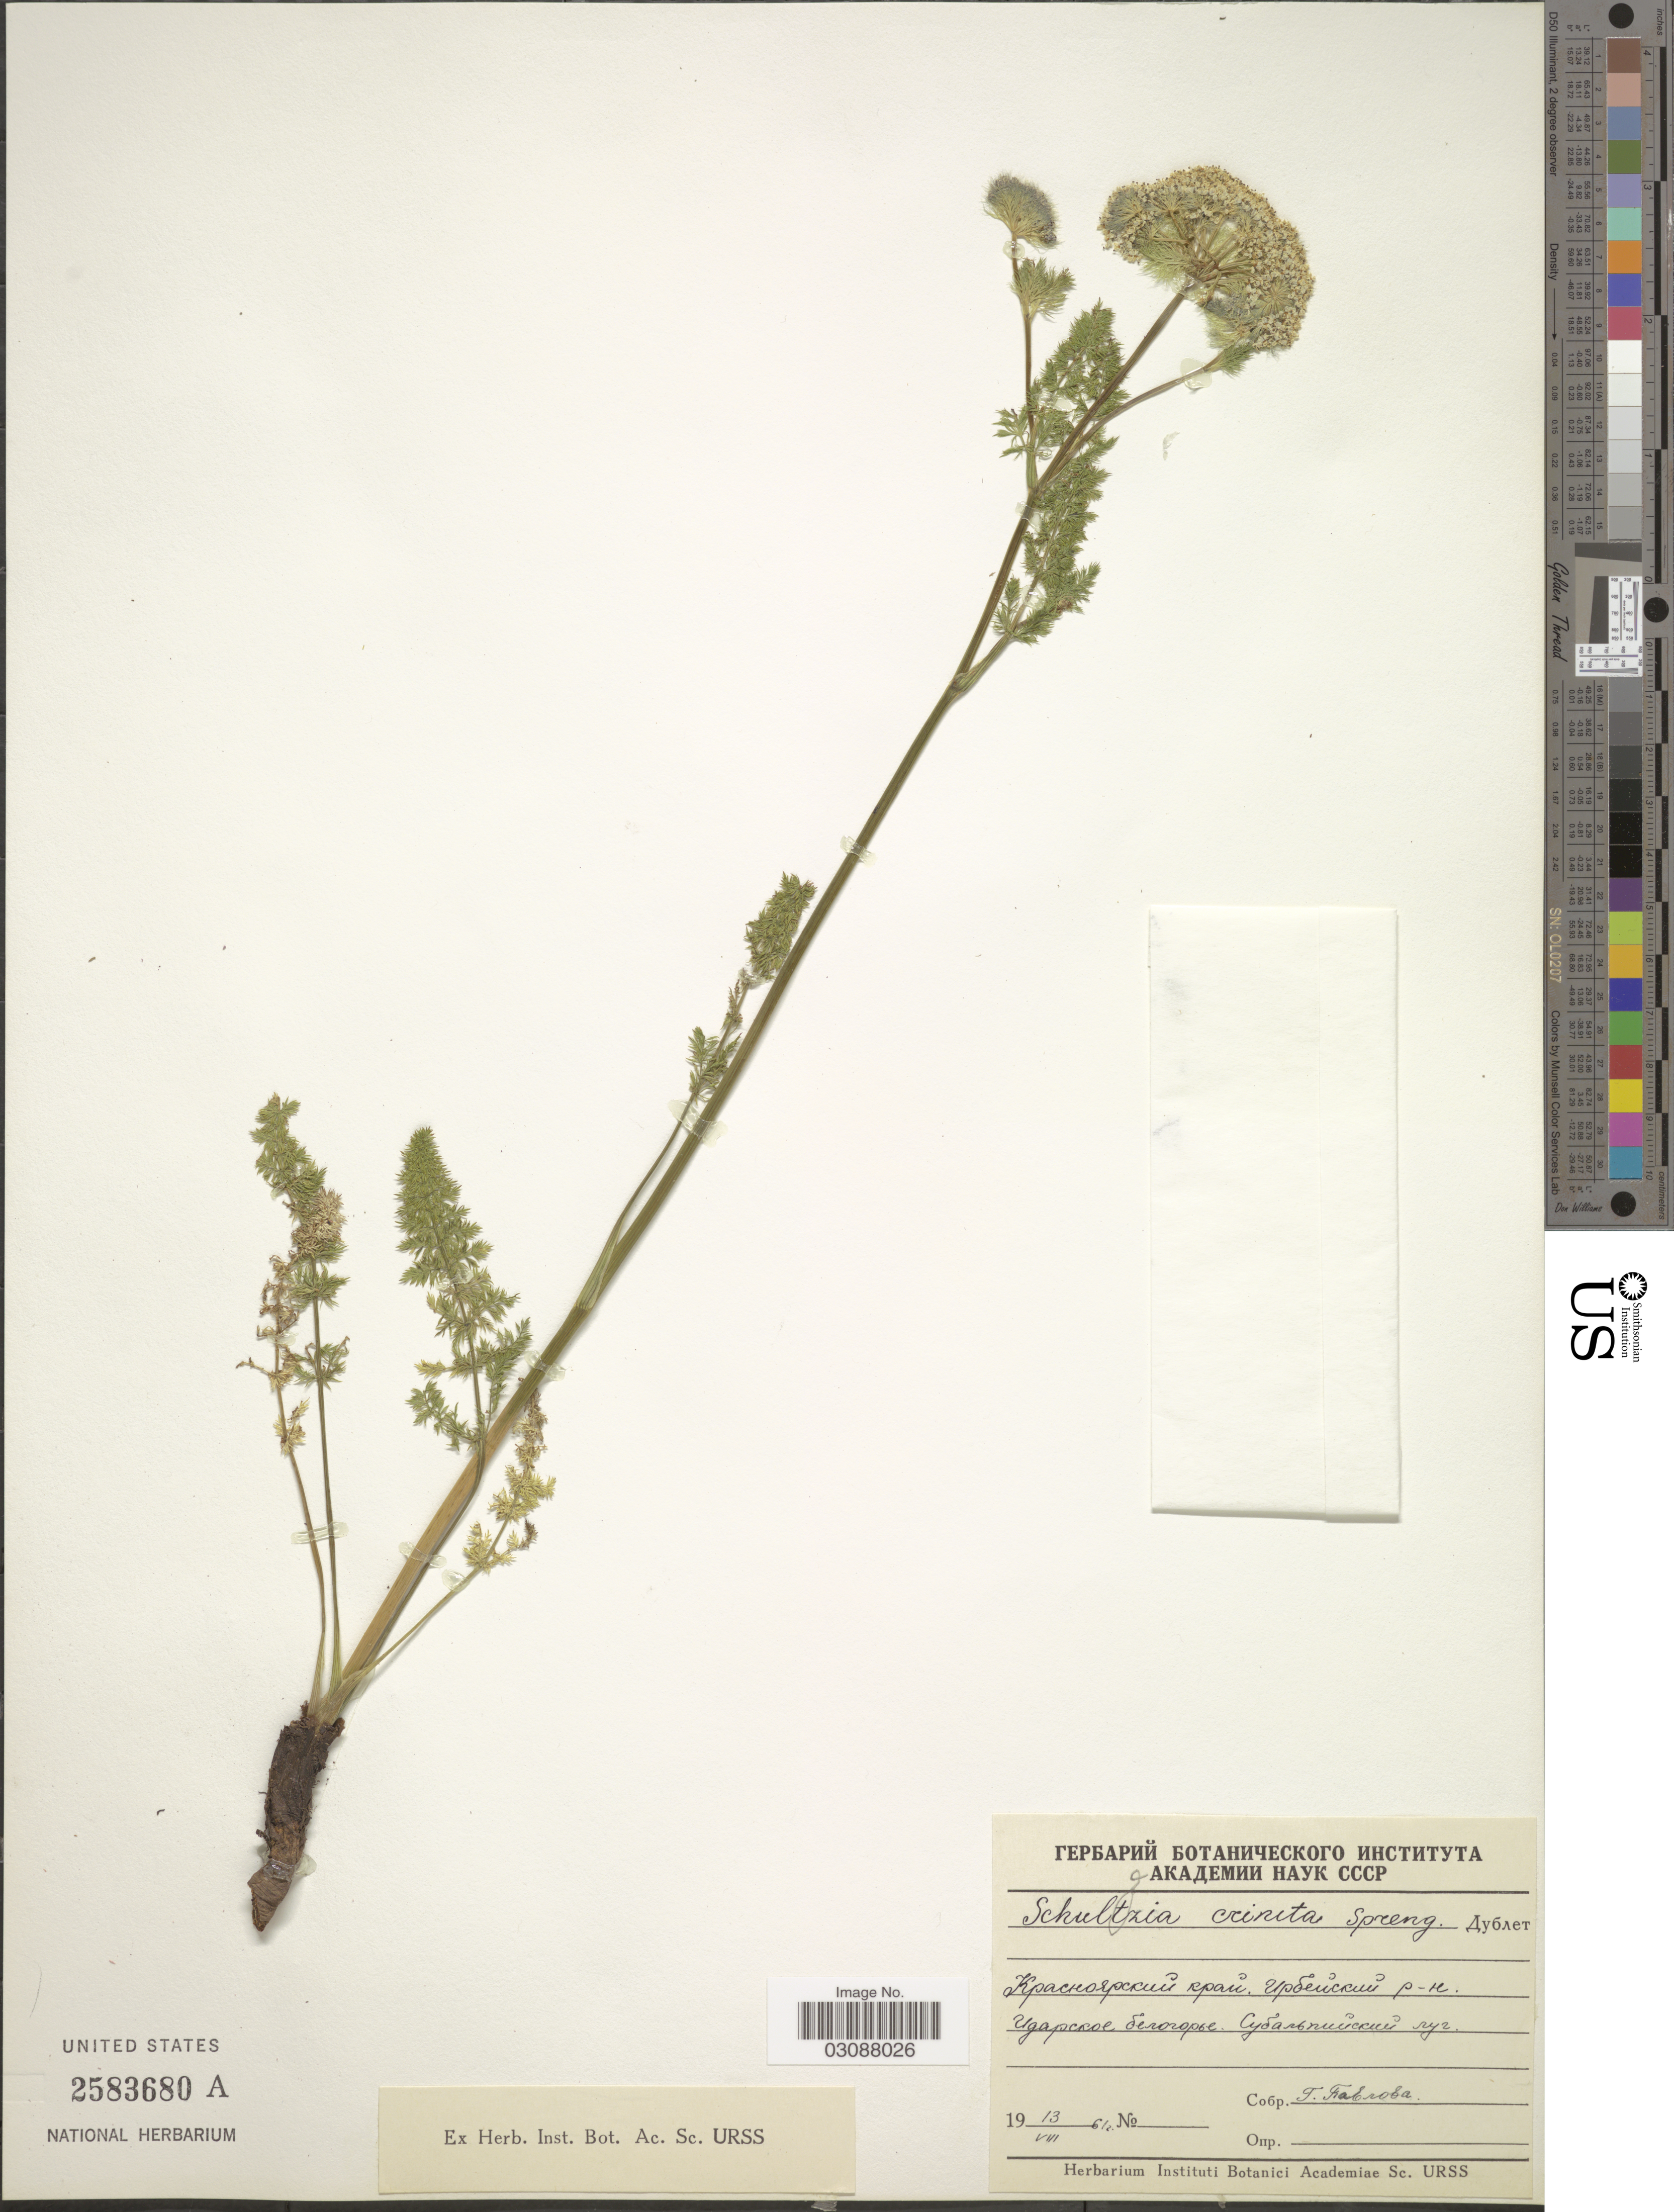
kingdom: Plantae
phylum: Tracheophyta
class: Magnoliopsida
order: Apiales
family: Apiaceae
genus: Schulzia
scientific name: Schulzia crinita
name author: (Pall.) Spreng.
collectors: T. Fabroba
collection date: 1961-07-13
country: U.S.S.R.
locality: X.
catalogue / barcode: US 2583680A